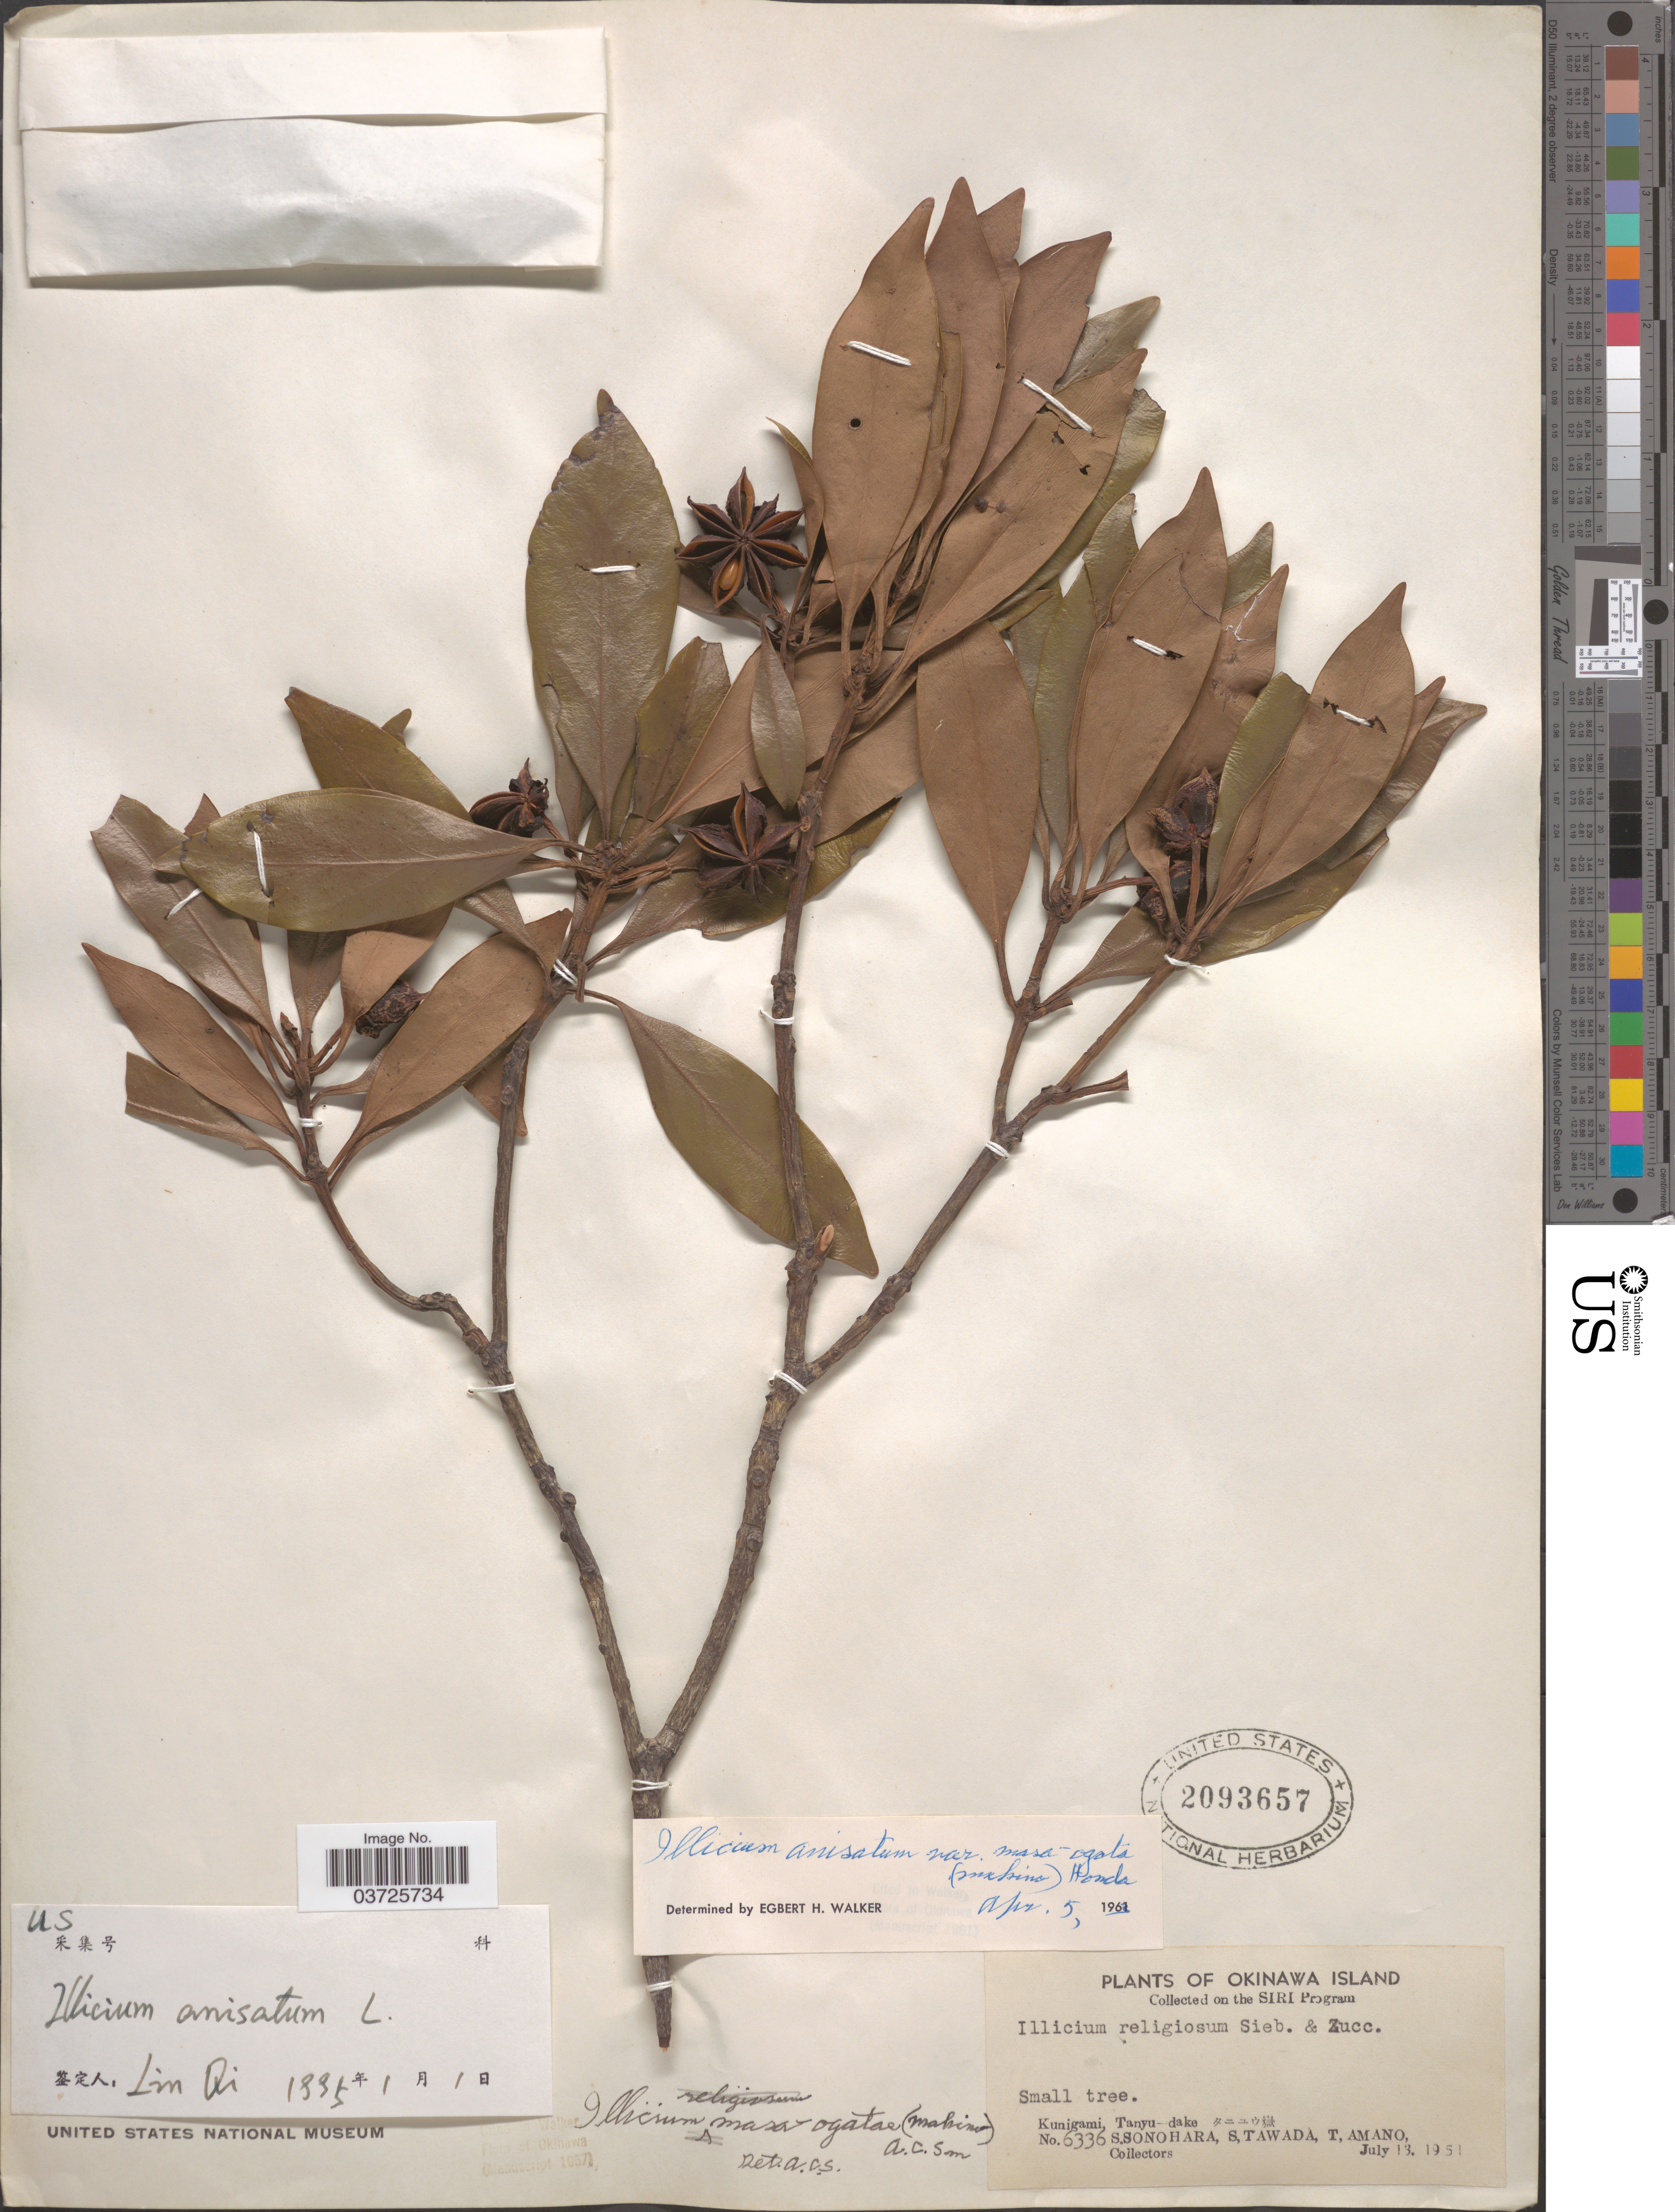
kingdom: Plantae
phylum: Tracheophyta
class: Magnoliopsida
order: Austrobaileyales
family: Schisandraceae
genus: Illicium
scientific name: Illicium anisatum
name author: L.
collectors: S. Sonohara, S. Tawada & T. Amano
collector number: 6336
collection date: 1951-07-13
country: Japan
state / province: Okinawa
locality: Okinawa Island. Kunigami, Tanyu-dake X.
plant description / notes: Fruit temporarily sampled for micro-CT scanning.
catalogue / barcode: US 2093657